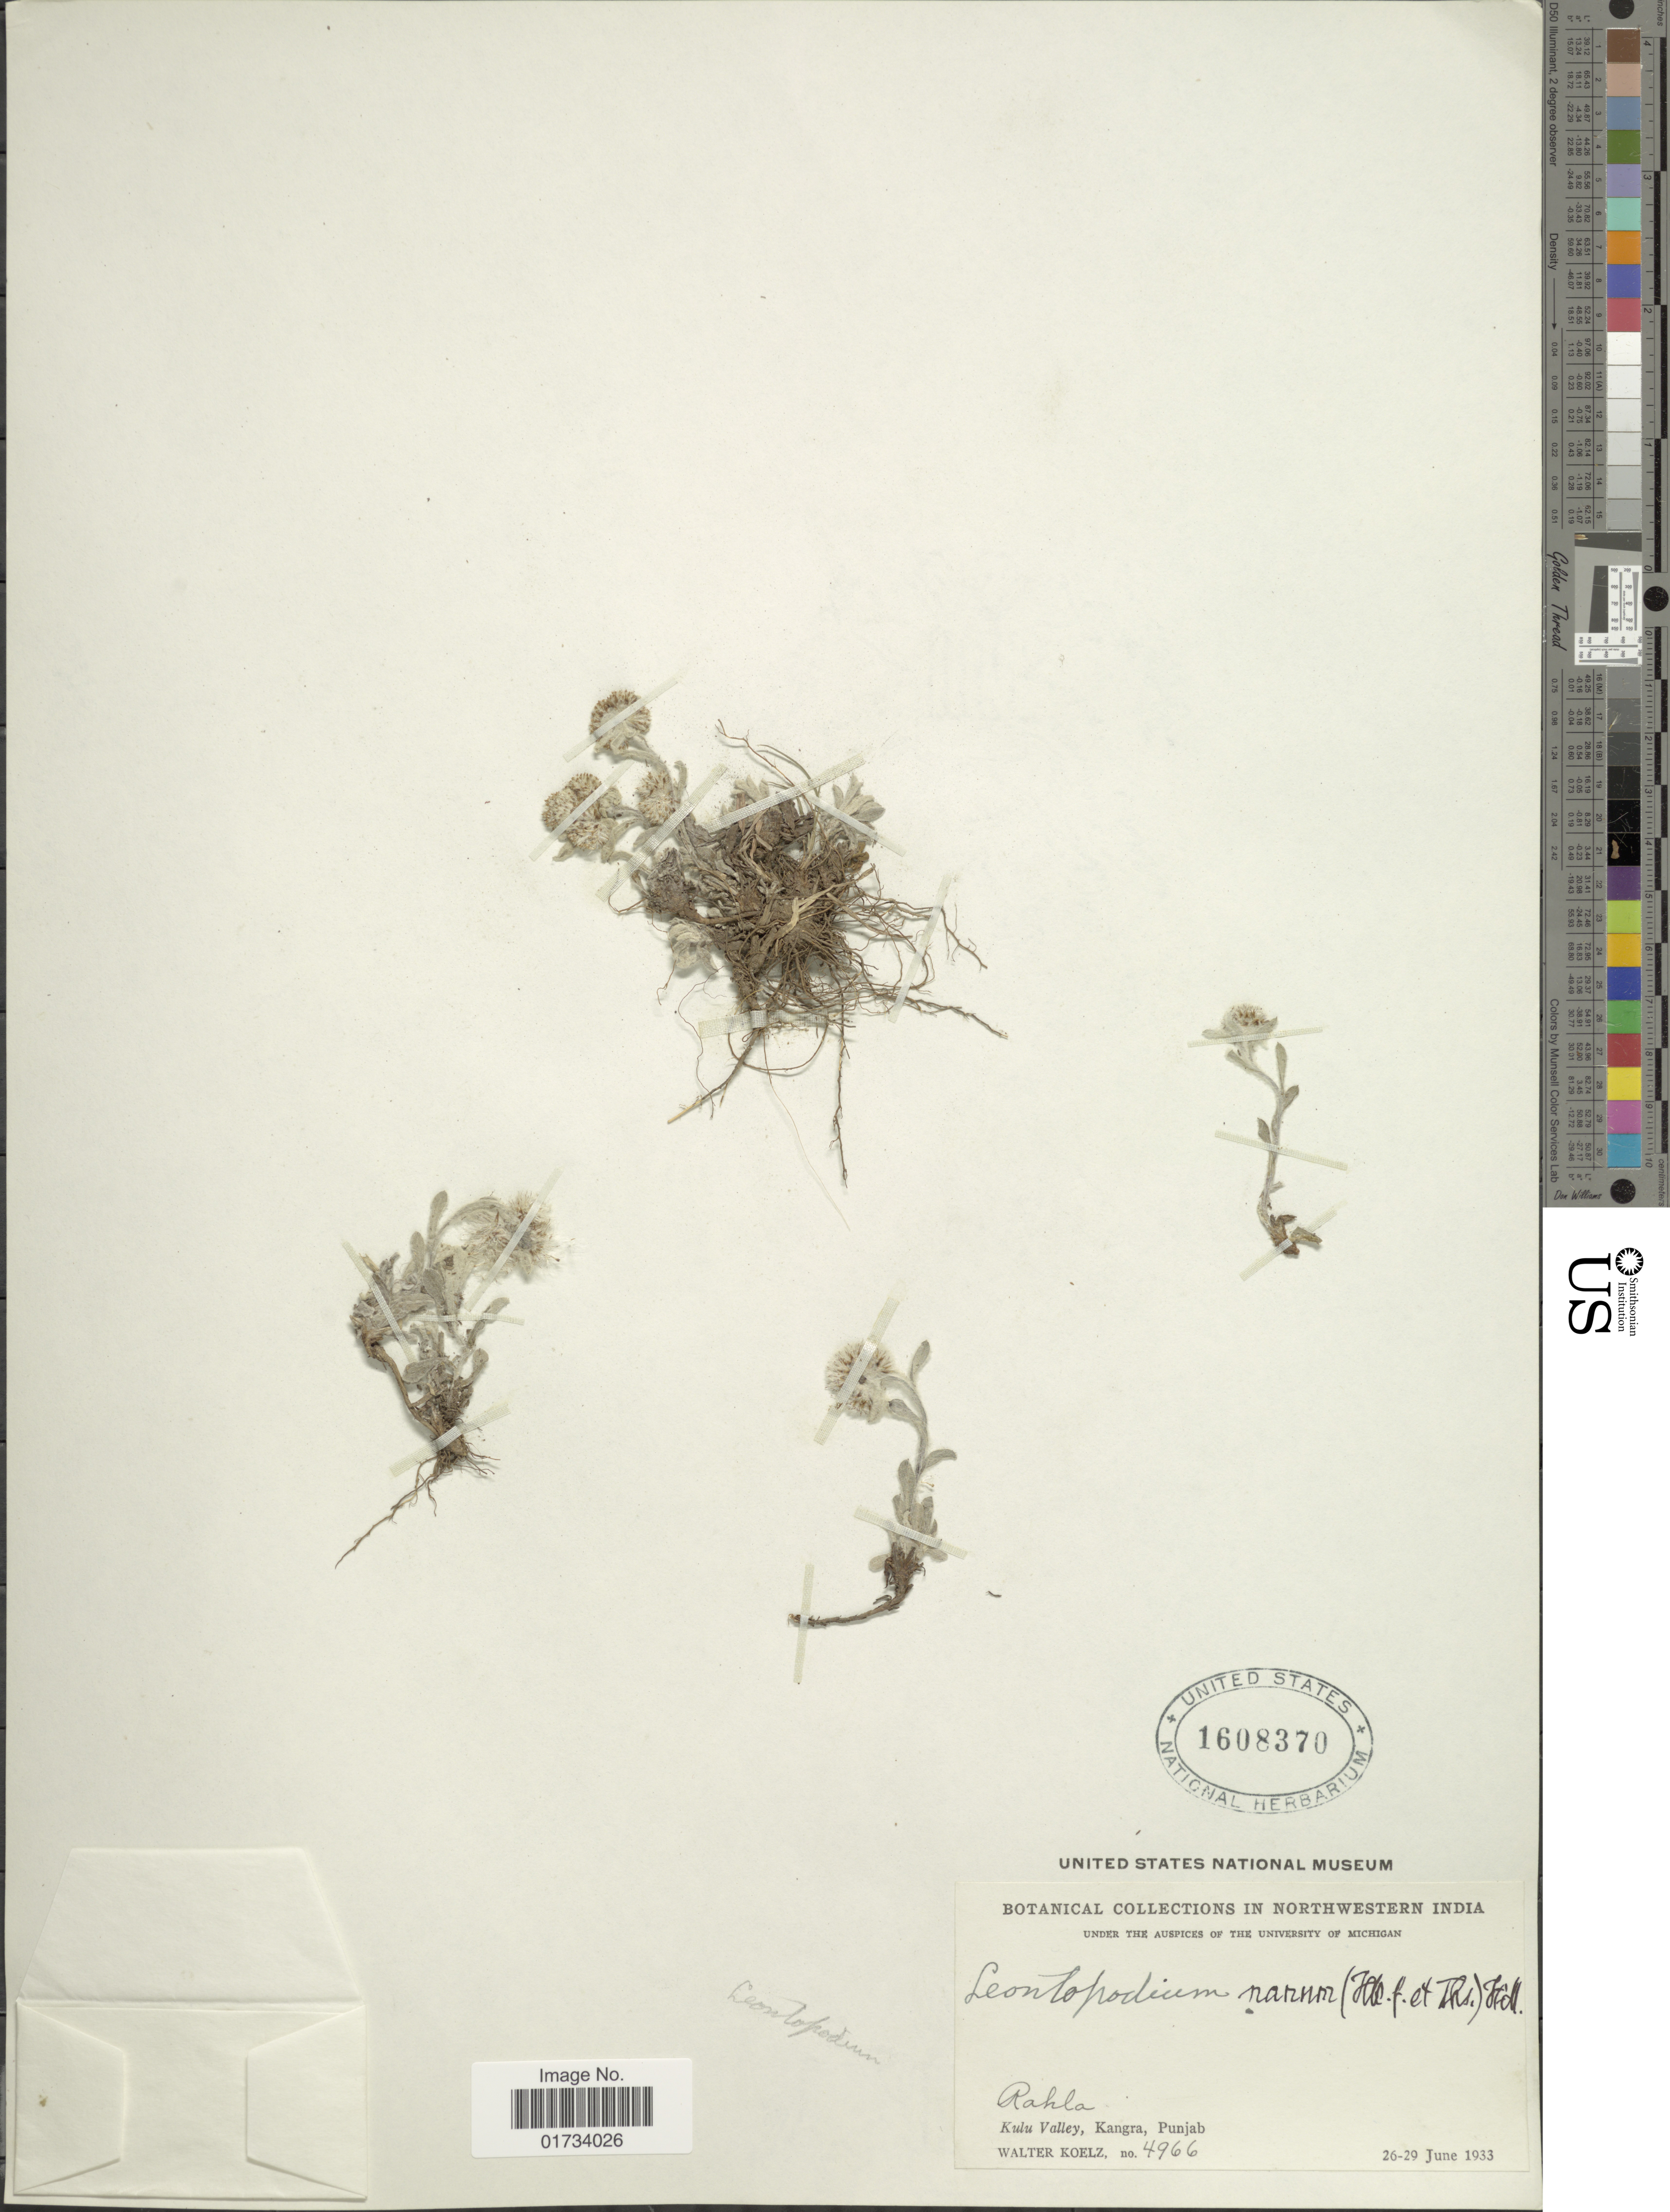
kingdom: Plantae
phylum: Tracheophyta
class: Magnoliopsida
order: Asterales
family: Asteraceae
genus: Leontopodium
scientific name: Leontopodium nanum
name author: (Hook. f. & Thomson ex C.B. Clarke) Hand.-Mazz.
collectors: W. N. Koelz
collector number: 4966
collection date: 1933-06-26/1933-06-29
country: India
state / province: Himachal Pradesh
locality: Northwestern India, Rahla, Kulu Valley, Kangra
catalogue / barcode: US 1608370